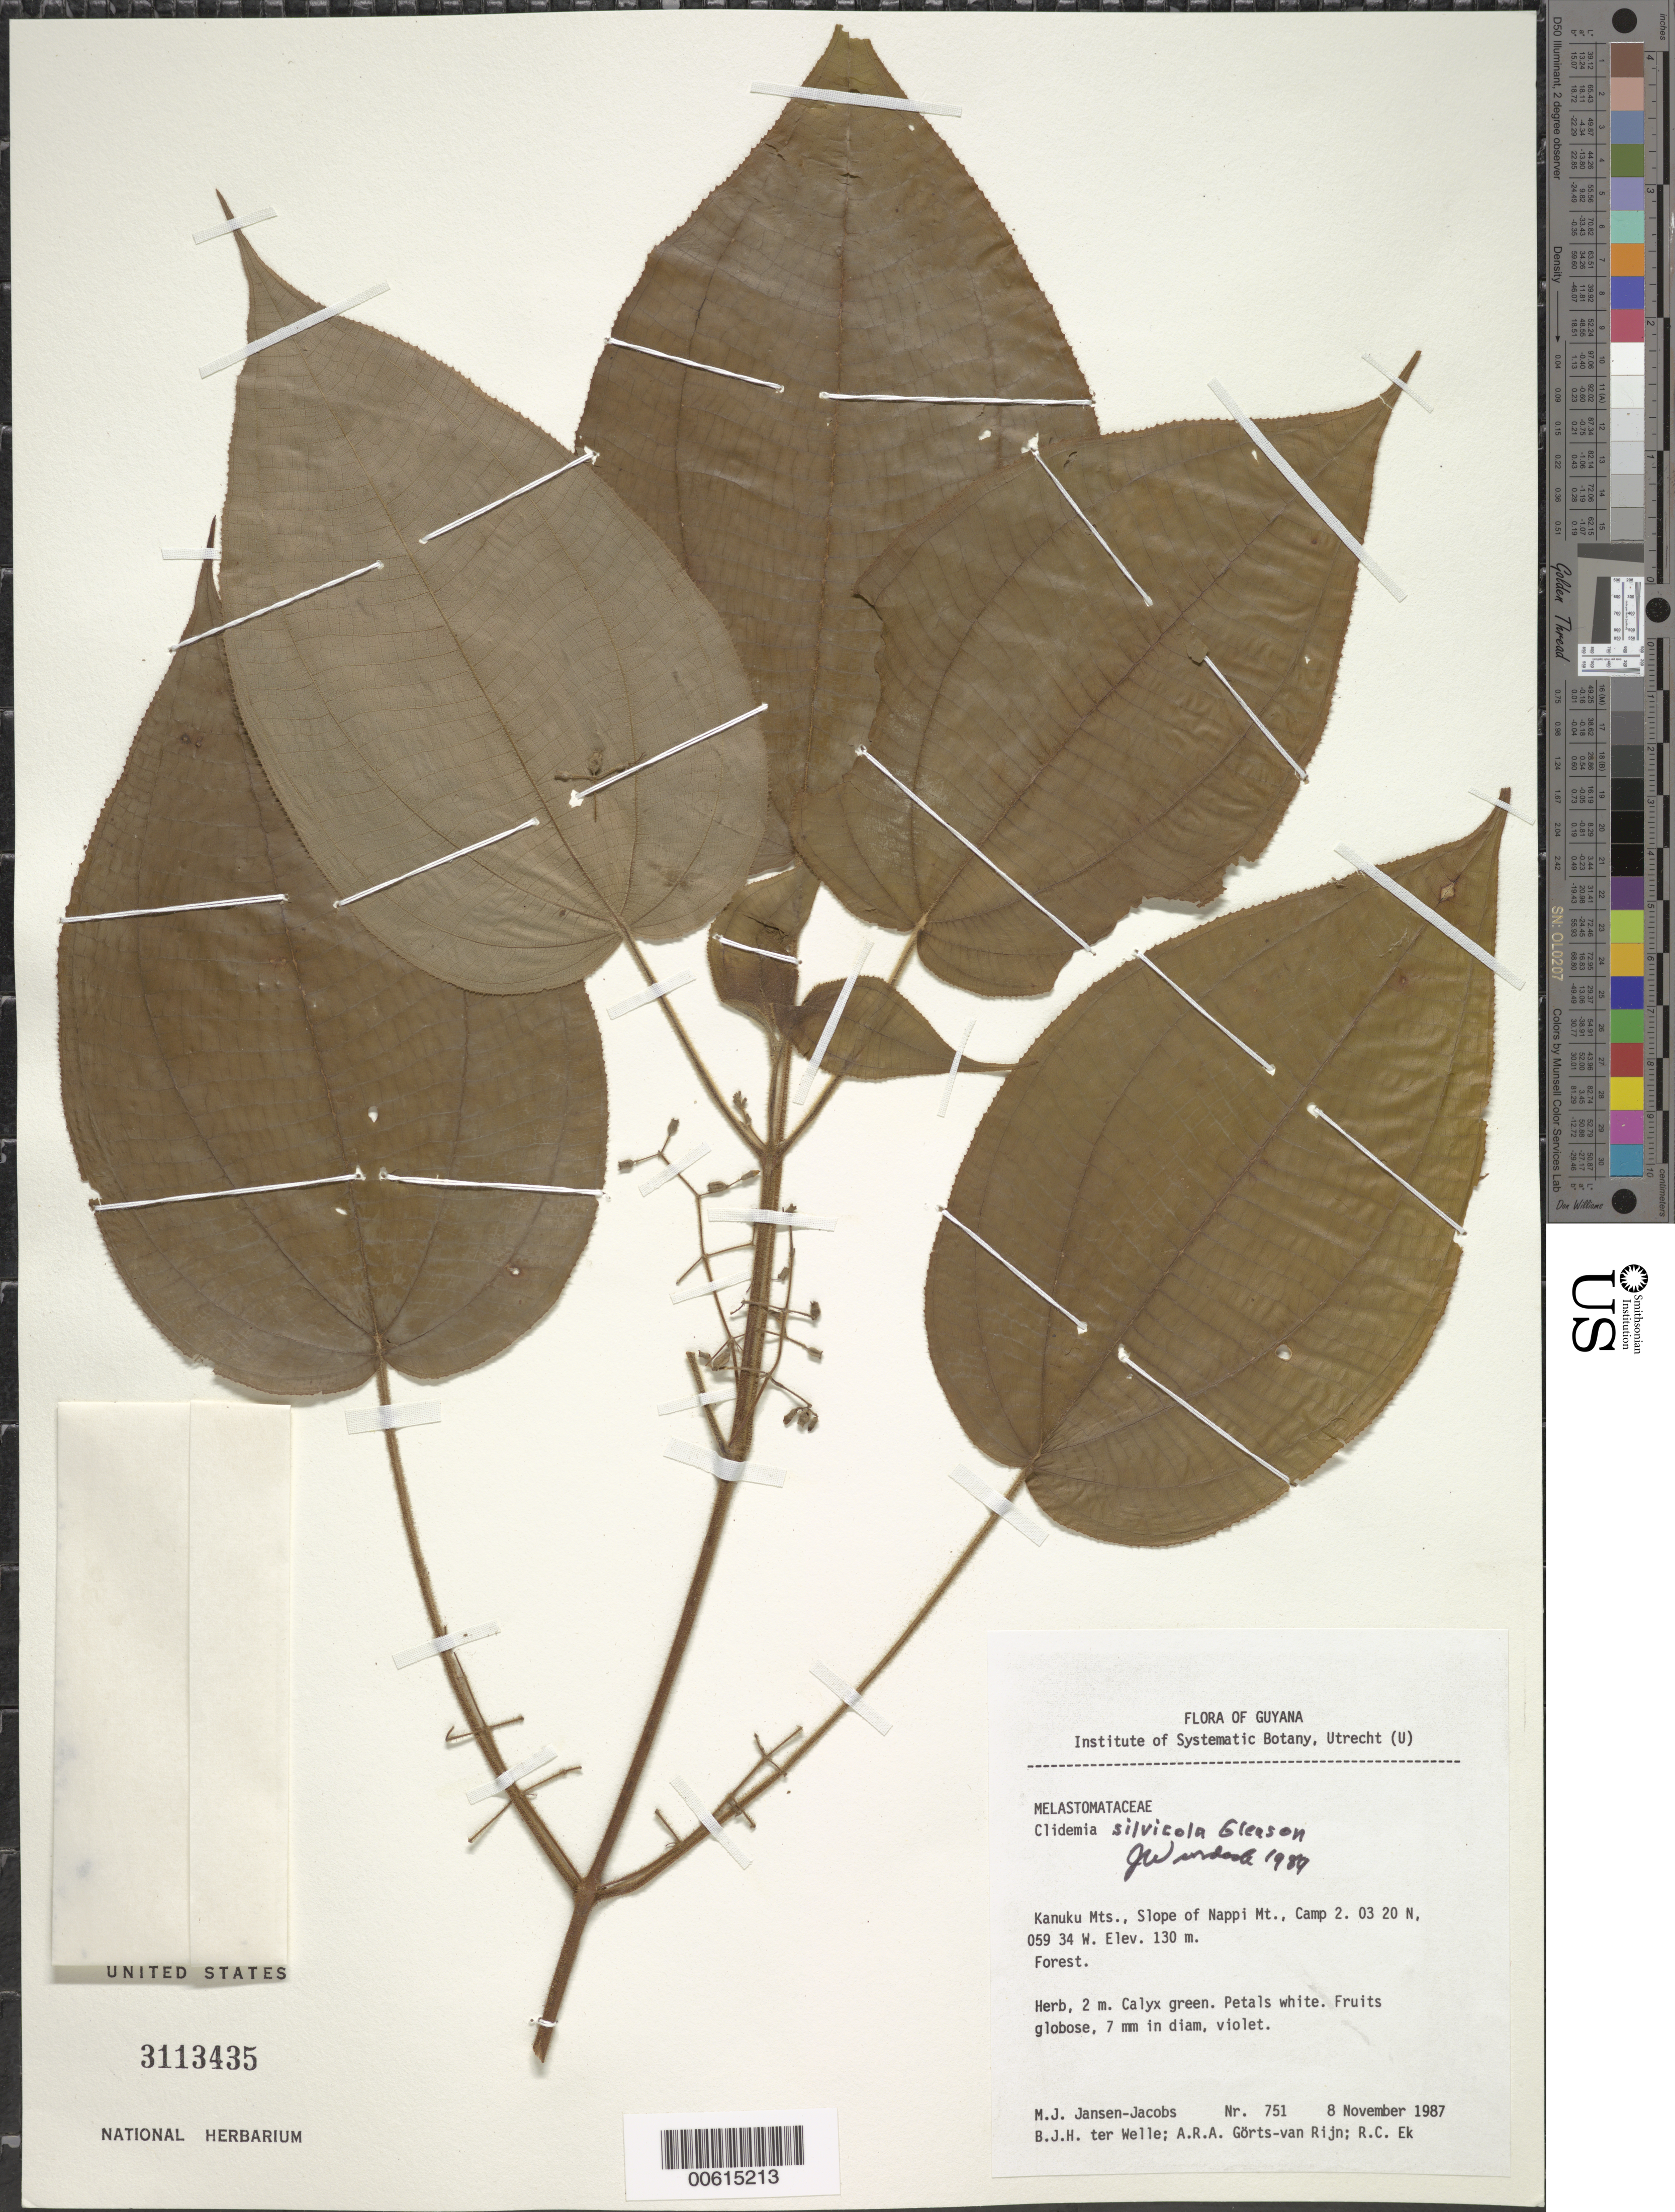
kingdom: Plantae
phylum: Tracheophyta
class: Magnoliopsida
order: Myrtales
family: Melastomataceae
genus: Clidemia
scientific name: Clidemia silvicola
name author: Gleason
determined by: Wurdack, John J., (US), US (UNITED STATES)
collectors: M. J. Jansen-Jacobs, B. Welle, A. .R. A. Görts-van Rijn & R. C. Ek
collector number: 751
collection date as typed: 8-Nov-87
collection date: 1987-11-08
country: Guyana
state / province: U. Takutu-U. Essequibo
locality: Kanuku Mts., slope of Nappi Mt., camp 2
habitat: Forest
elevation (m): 130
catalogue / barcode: US 3113435